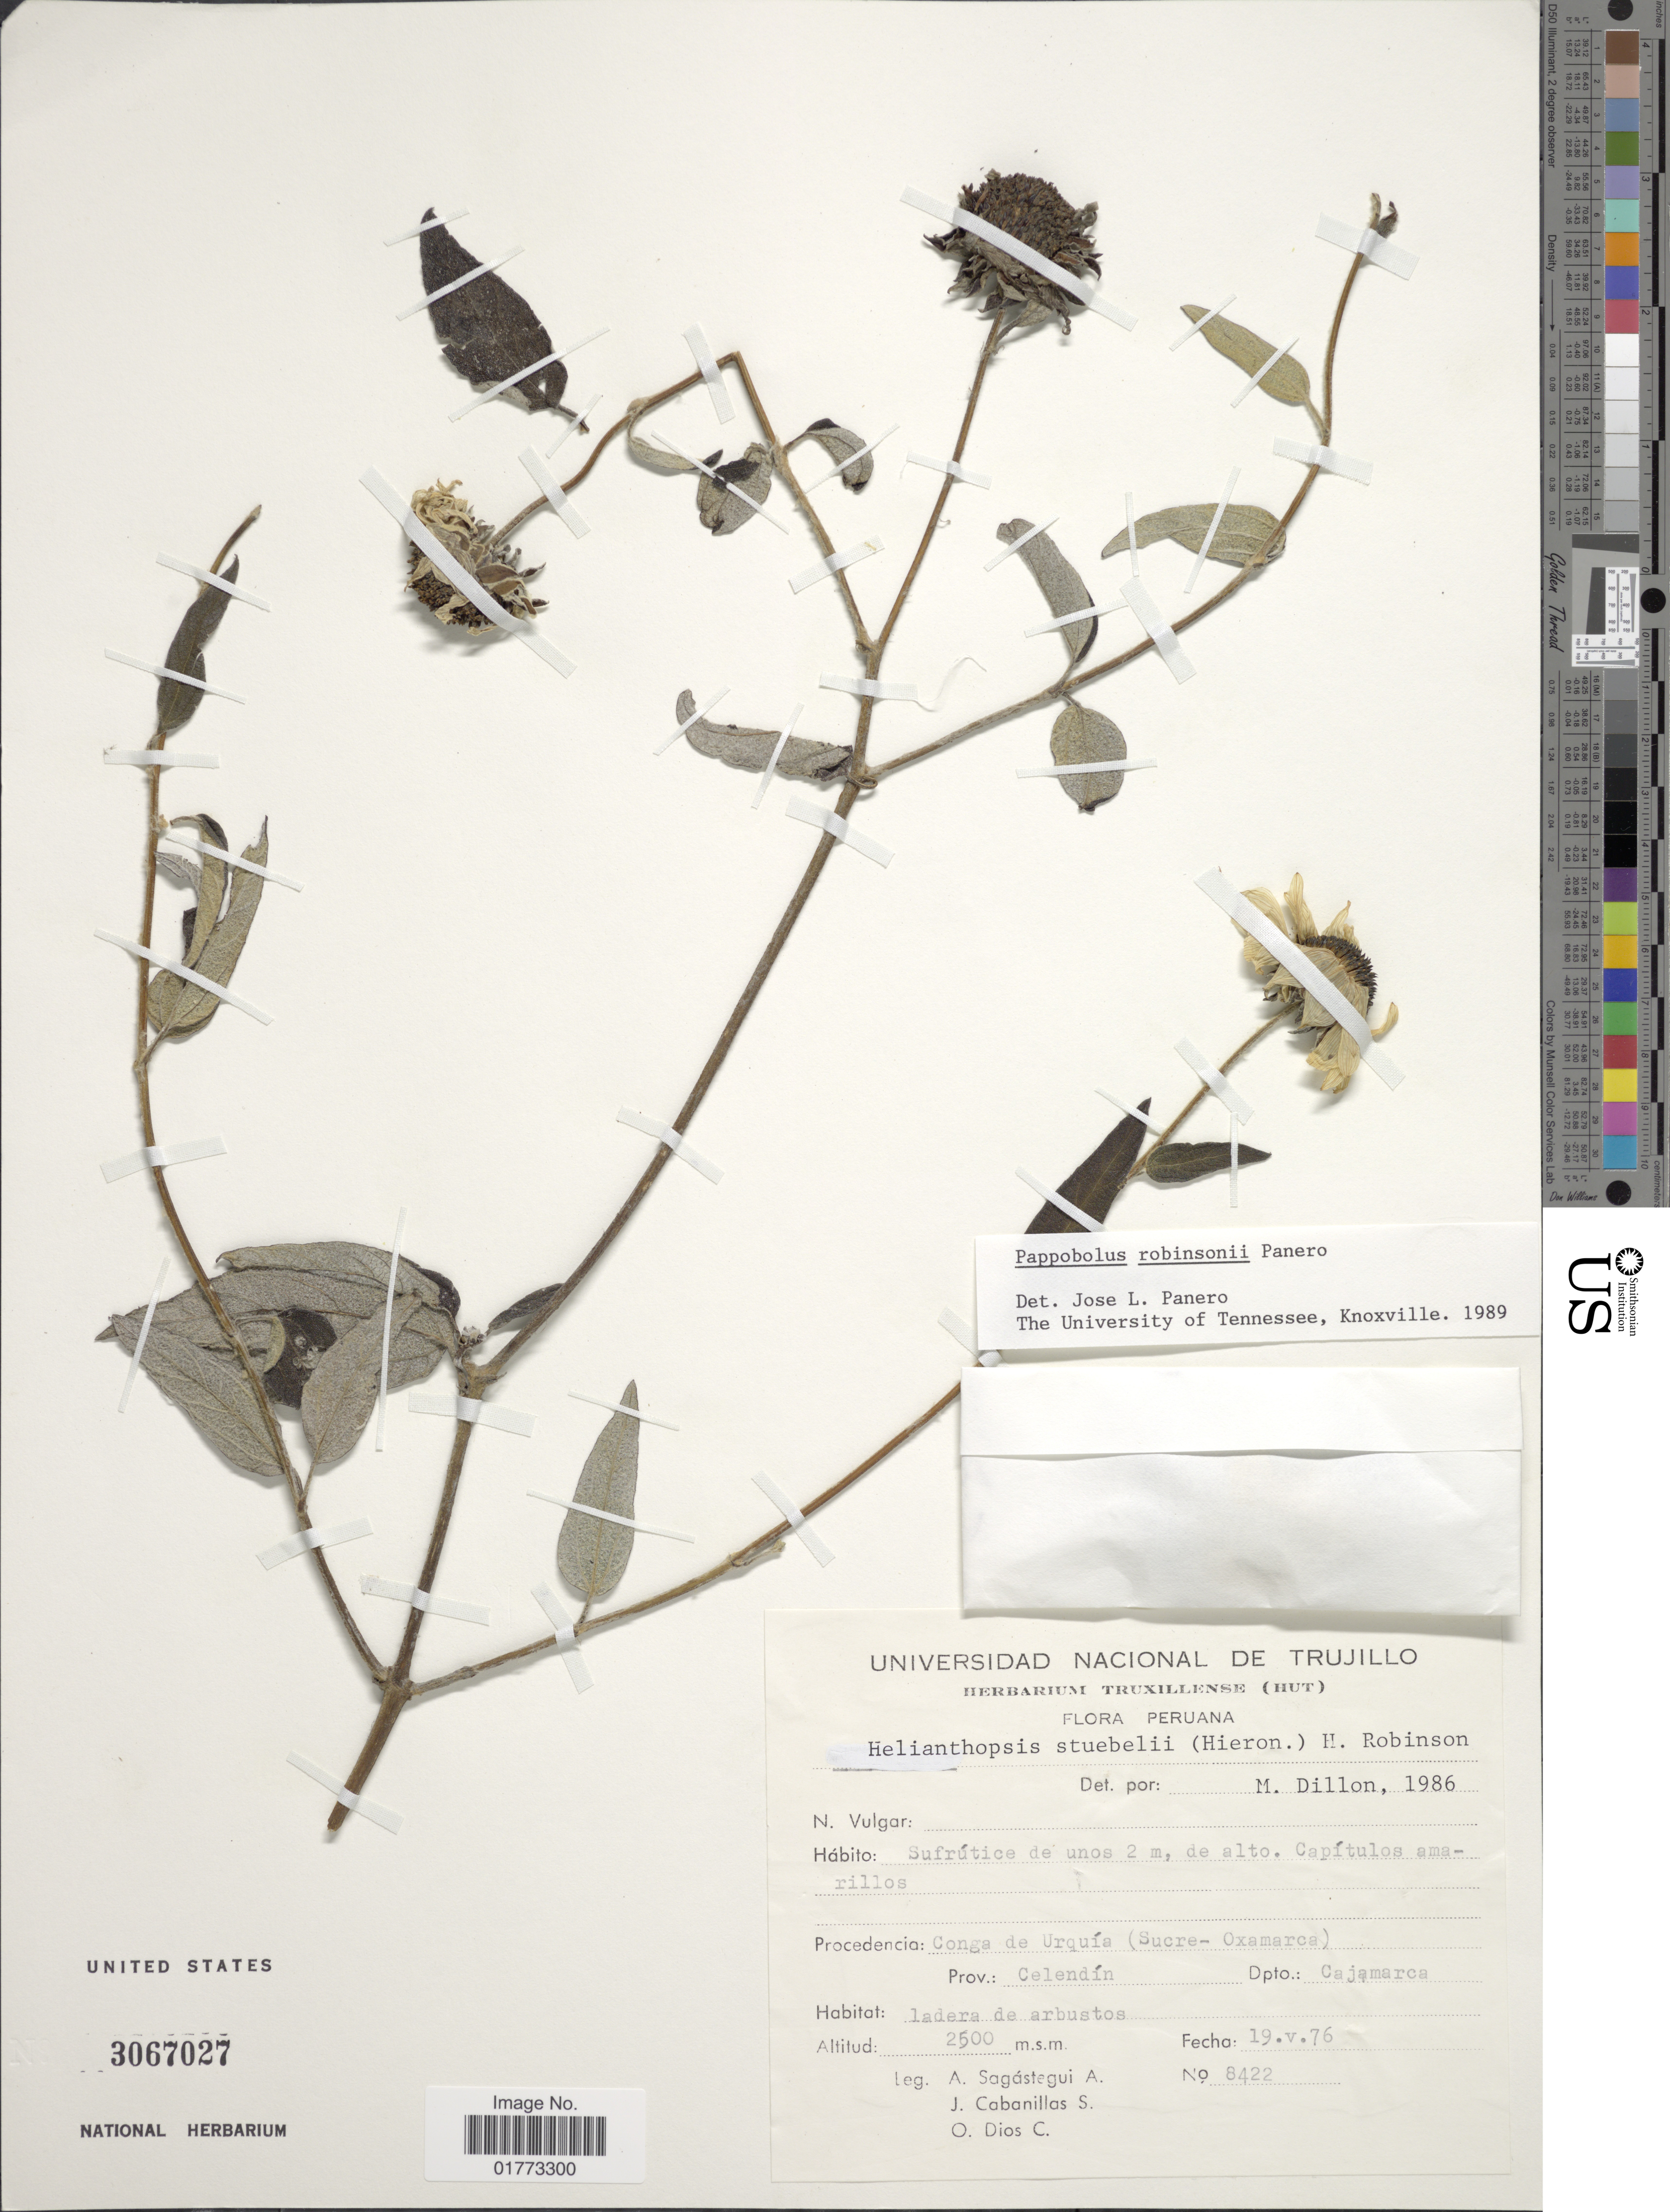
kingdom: Plantae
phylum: Tracheophyta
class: Magnoliopsida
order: Asterales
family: Asteraceae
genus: Pappobolus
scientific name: Pappobolus robinsonii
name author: Panero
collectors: A. Sagástegui A., J. Cabanillas & O. Dios C.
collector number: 8422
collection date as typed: Transcribed d/m/y: 19/5/76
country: Peru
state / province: Cajamarca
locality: Procedencia: Conga de Urquía (Sucre-Oxamarca), Prov.: Celendín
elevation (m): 2500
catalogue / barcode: US 3067027